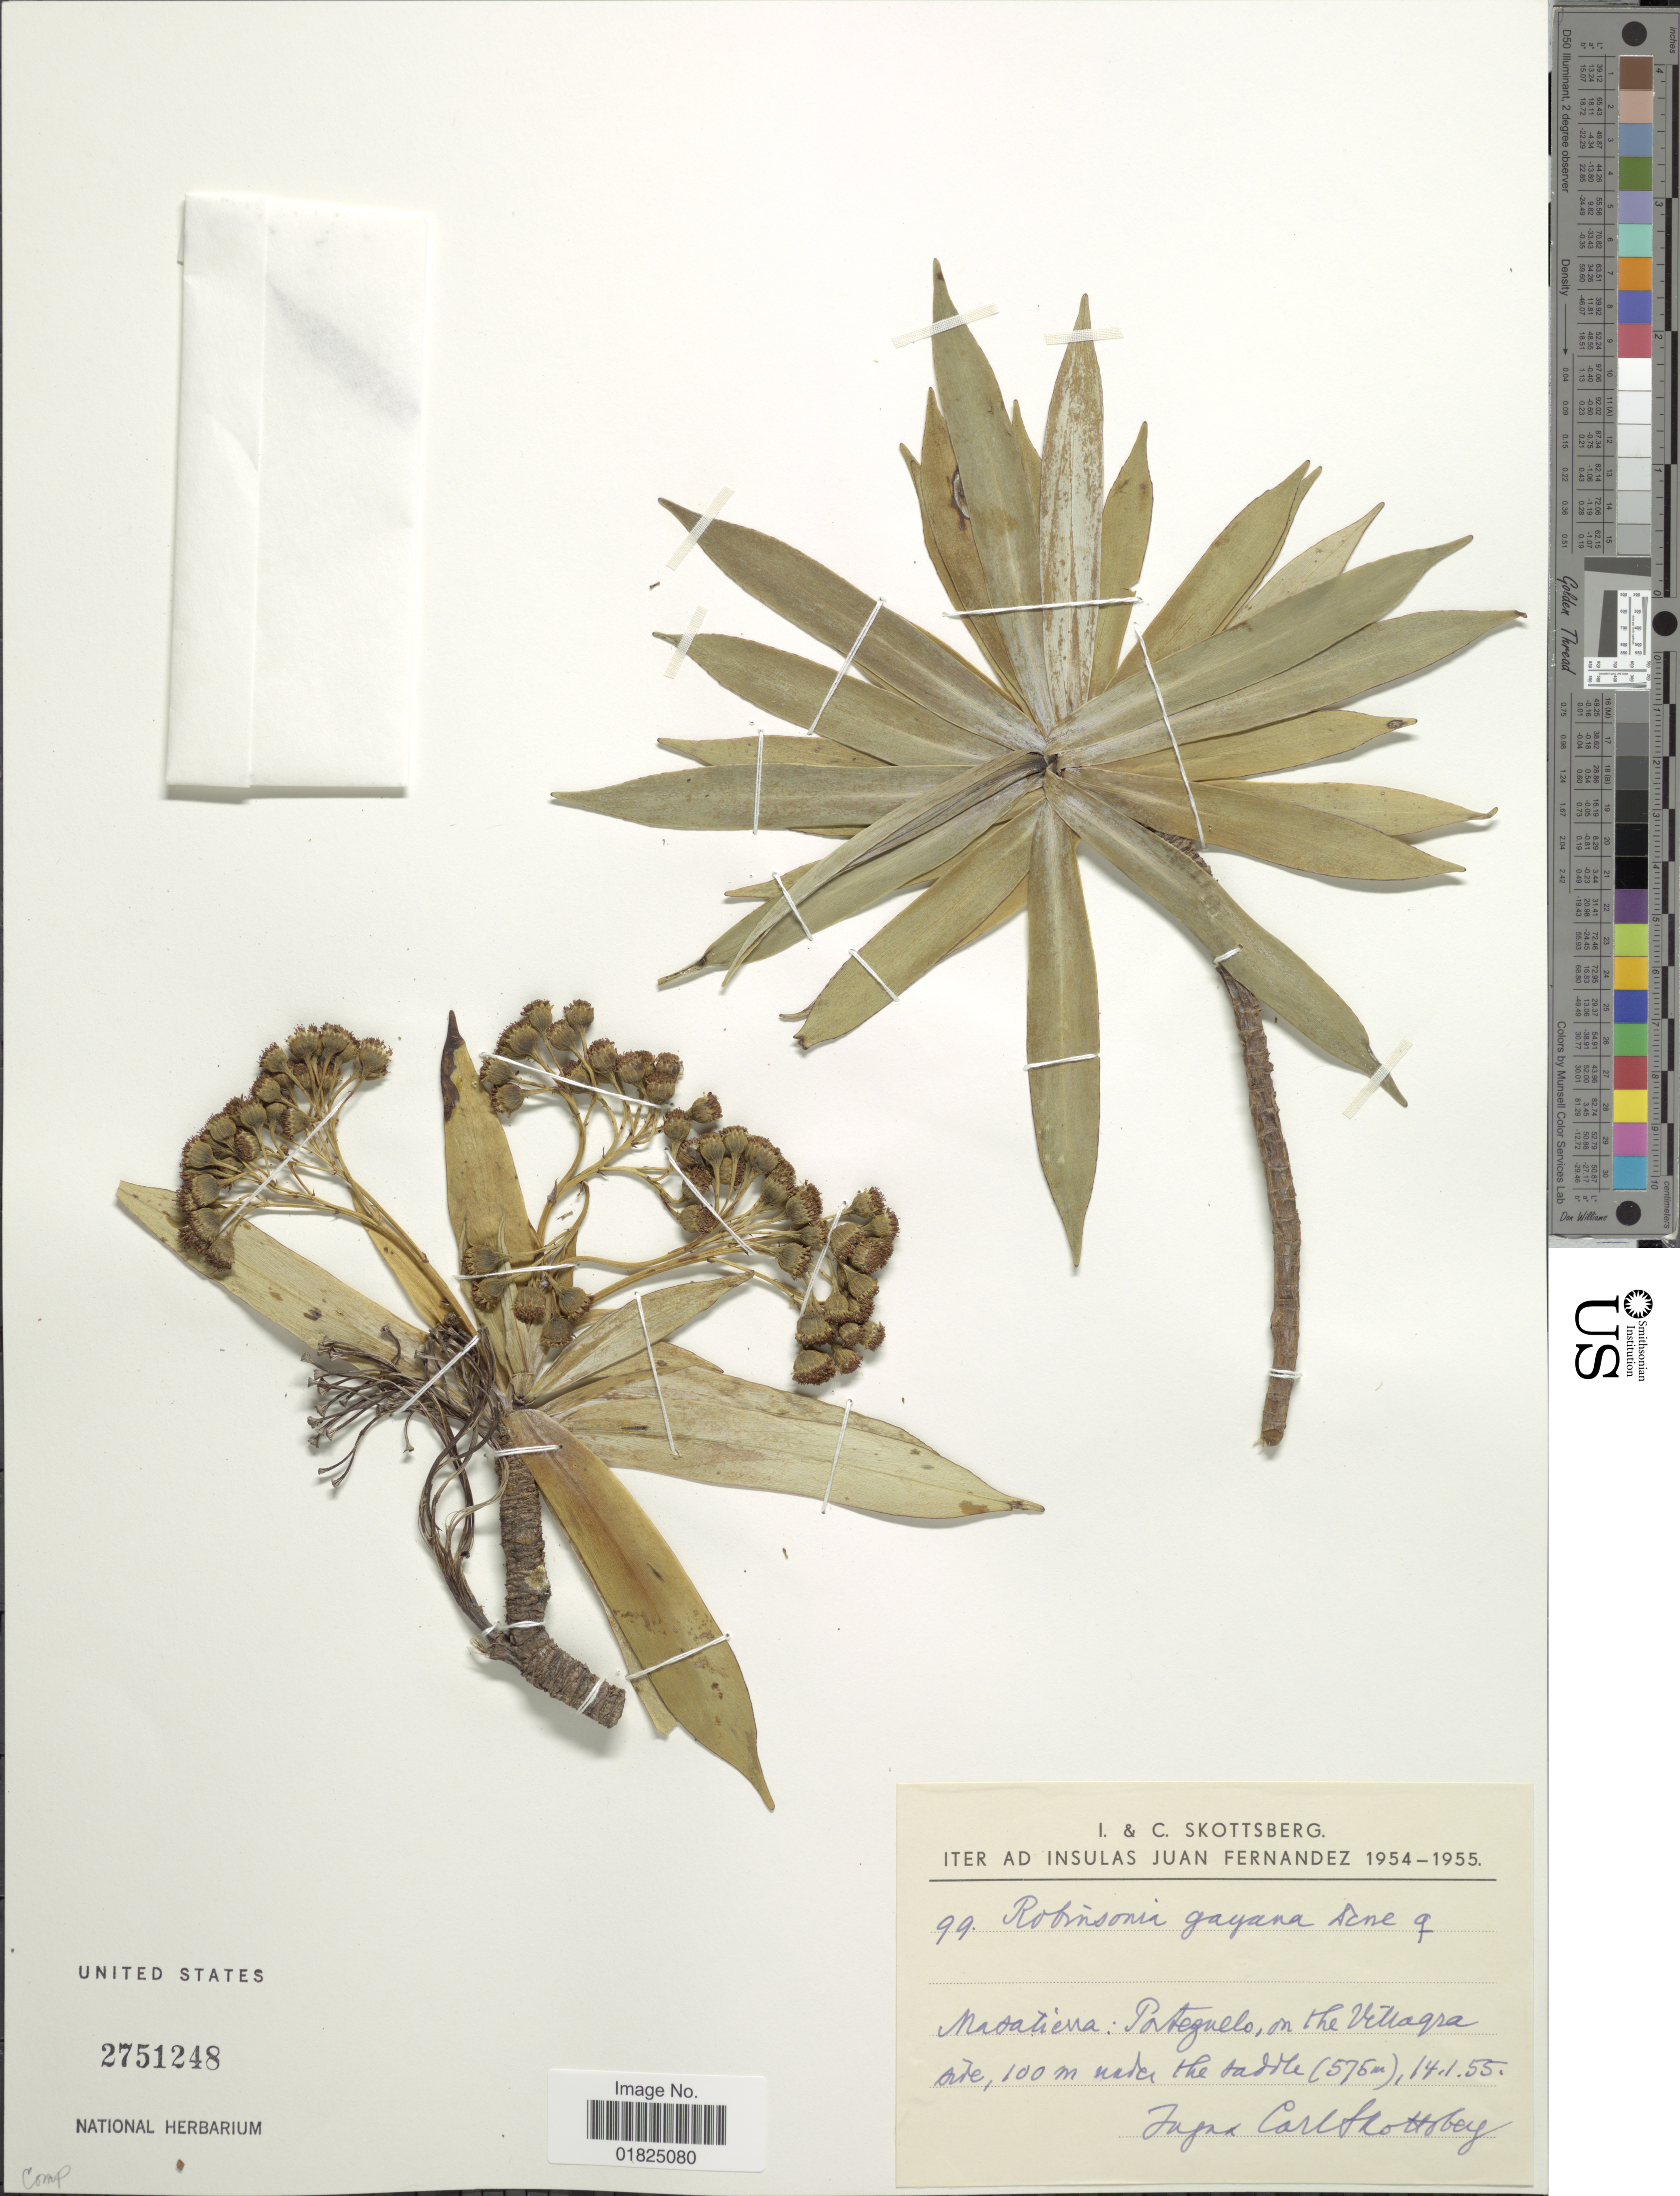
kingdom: Plantae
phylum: Tracheophyta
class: Magnoliopsida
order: Asterales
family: Asteraceae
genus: Robinsonia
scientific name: Robinsonia gayana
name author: Decne.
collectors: I. Skottsberg & C. Skottsberg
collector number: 99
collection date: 1955-01-14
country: Chile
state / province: Valparaíso (V)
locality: Insulas Juan Fernandez, Masatierra: Portezuelo, on the Villagra site, 100 m under the saddle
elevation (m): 575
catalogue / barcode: US 2751248